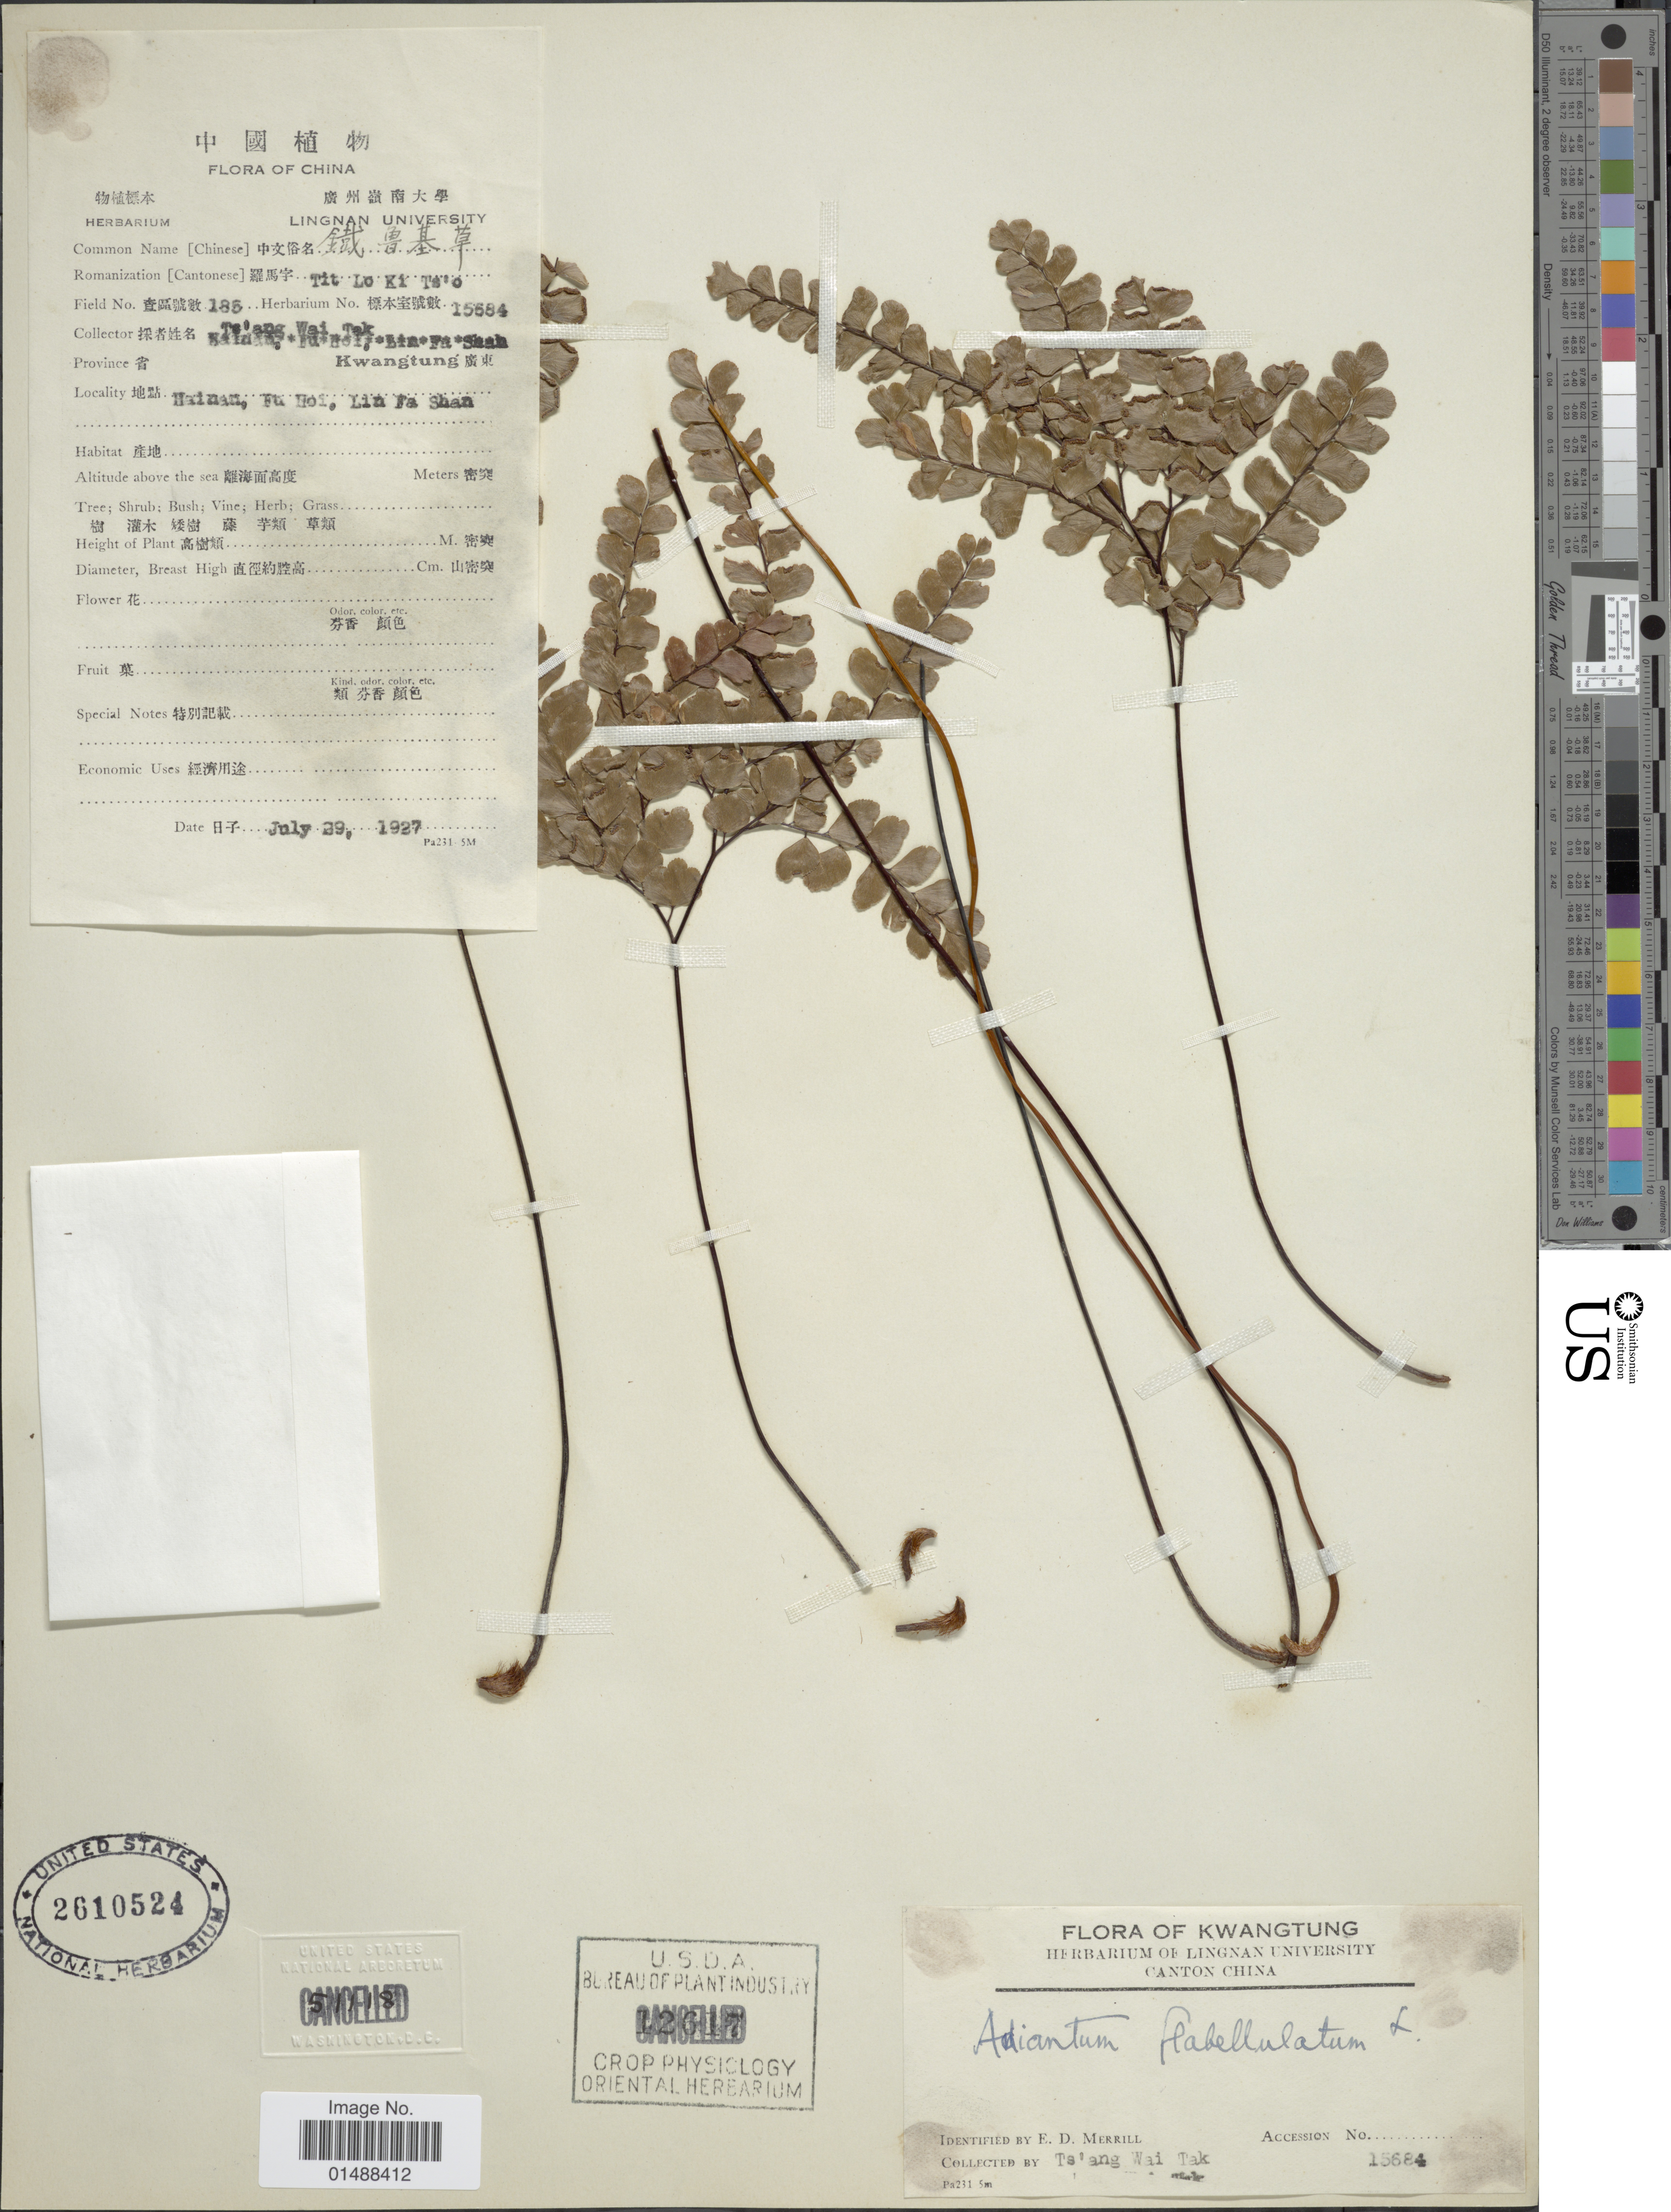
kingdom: Plantae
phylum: Tracheophyta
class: Polypodiopsida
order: Polypodiales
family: Pteridaceae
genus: Adiantum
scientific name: Adiantum flabellulatum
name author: L.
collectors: W. T. Tsang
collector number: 185/15584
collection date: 1927-07-29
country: China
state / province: Guangdong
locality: Kwangtung, China, Hainan, Fu Hoi, Lin Fa Shan.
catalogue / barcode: US 2610524